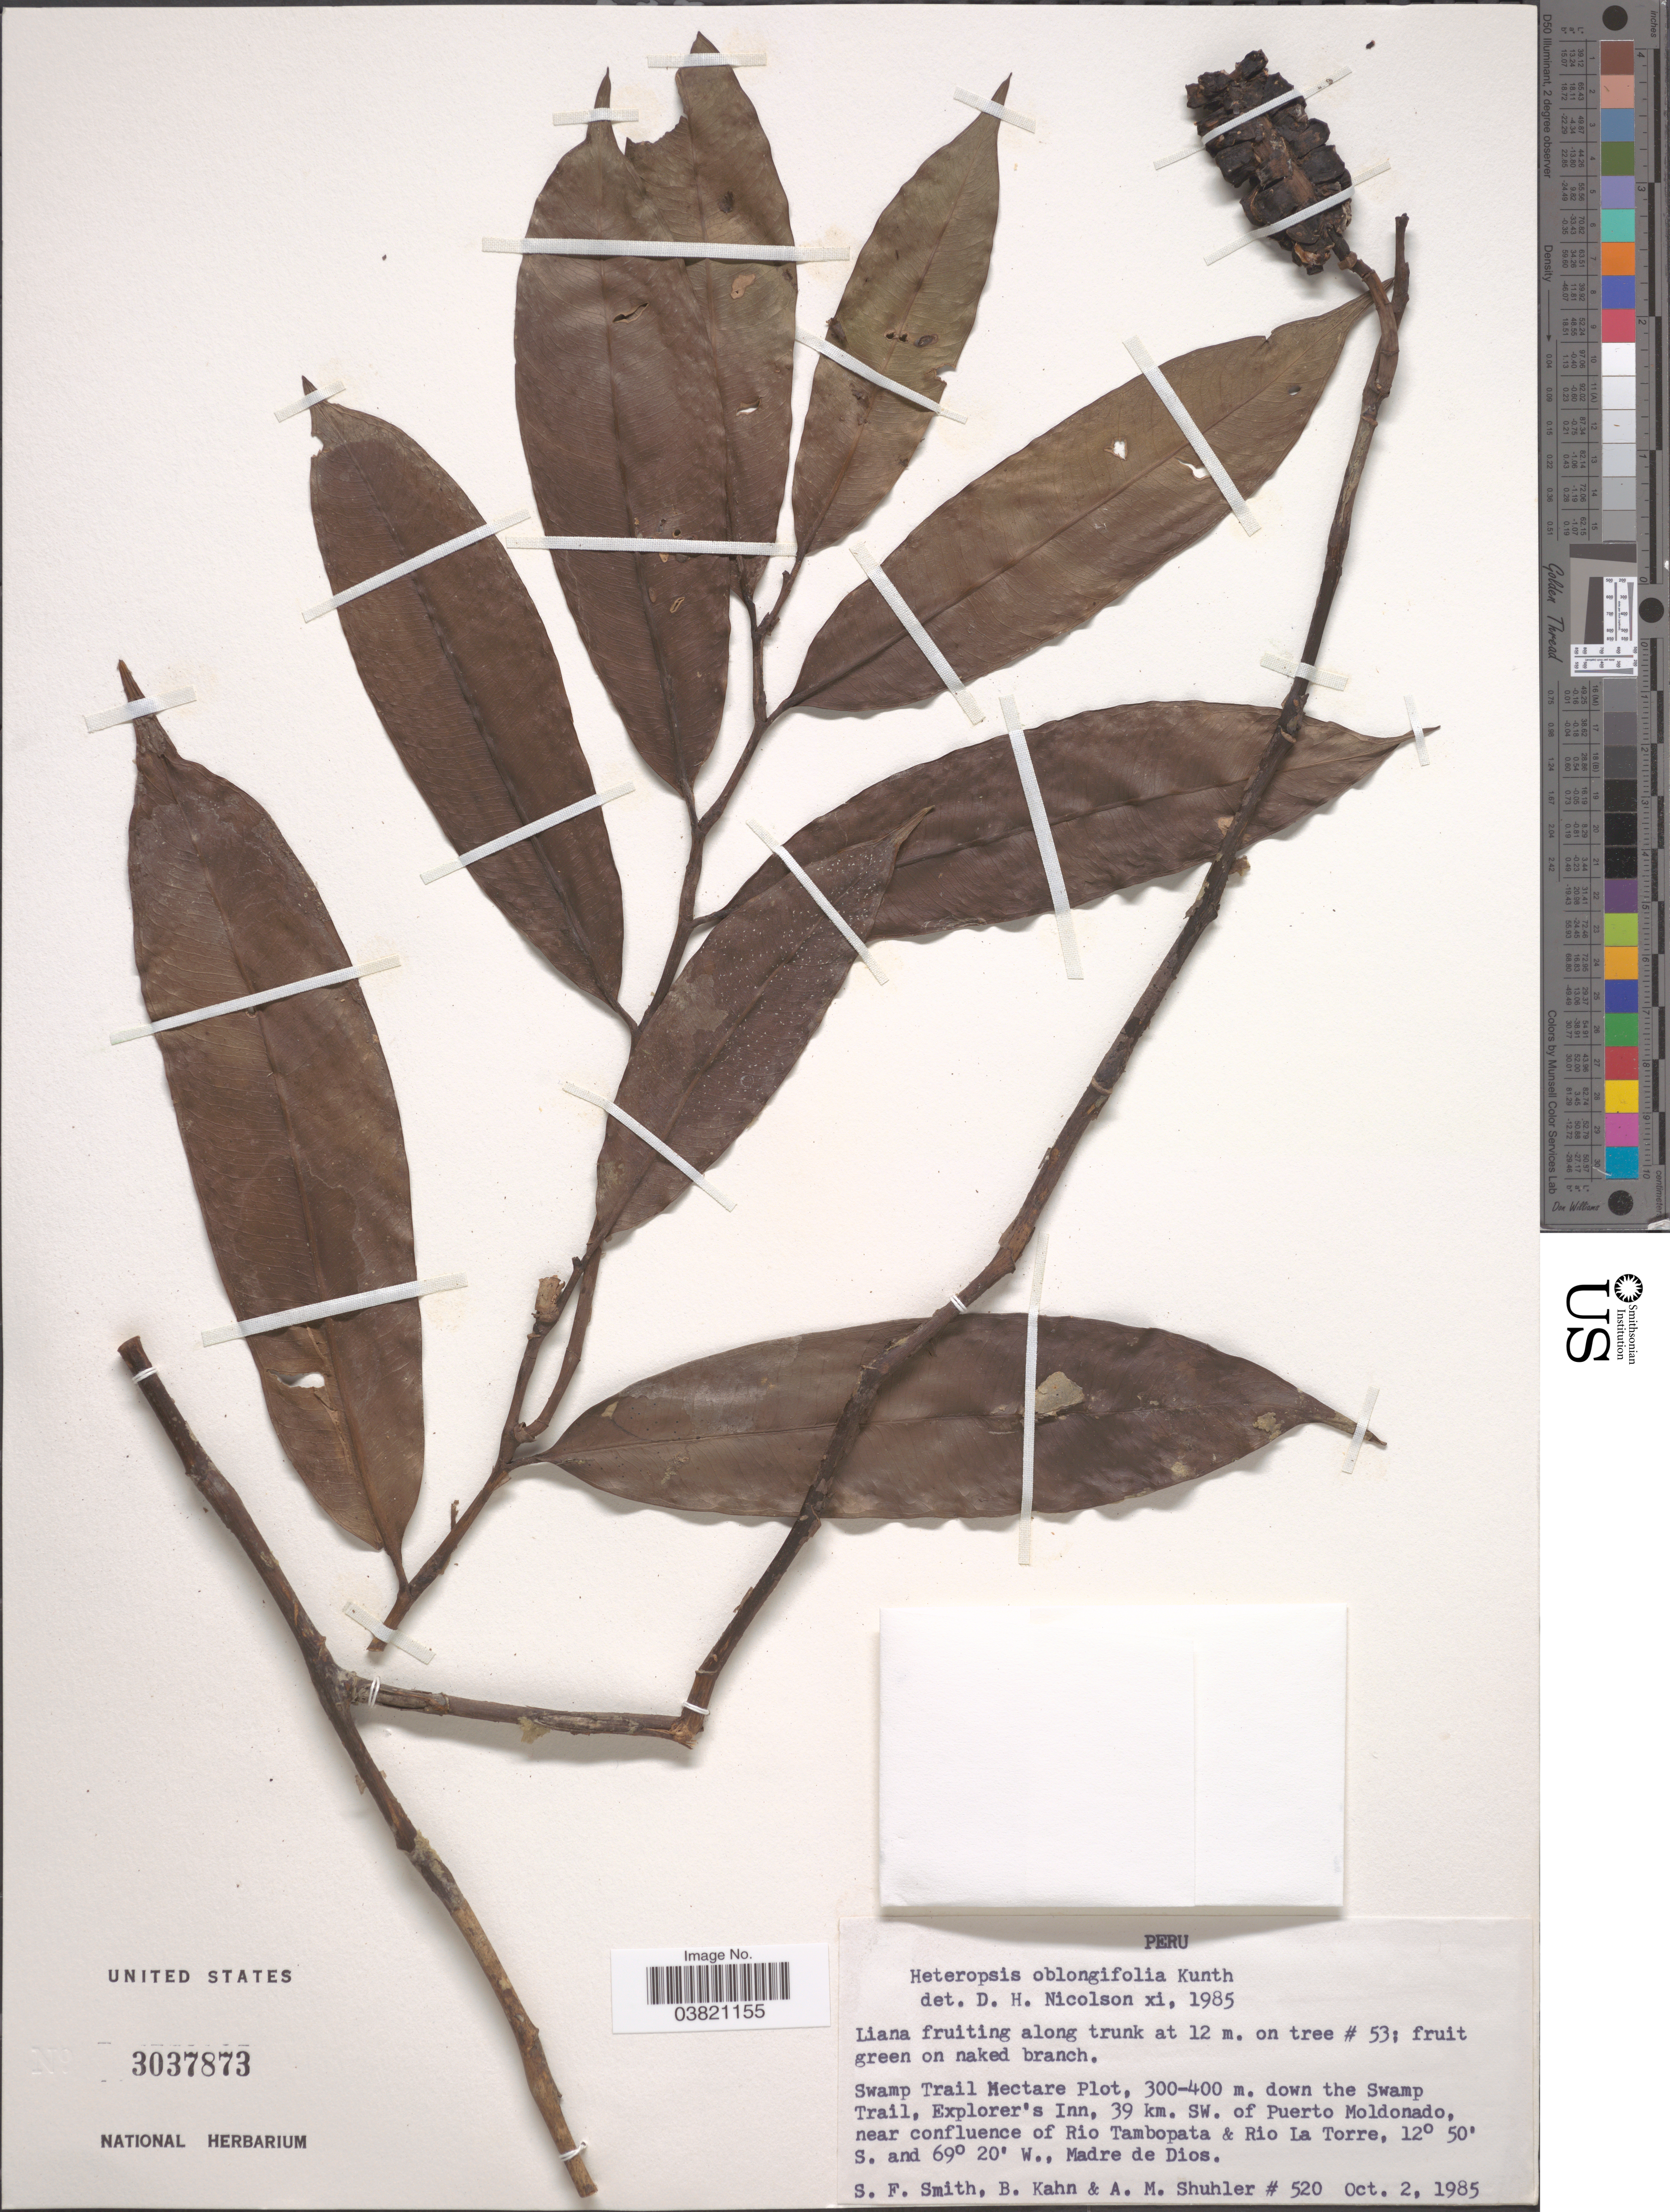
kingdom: Plantae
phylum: Tracheophyta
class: Liliopsida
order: Alismatales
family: Araceae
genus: Heteropsis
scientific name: Heteropsis oblongifolia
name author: Kunth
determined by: Nicolson, Dan H.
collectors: S.F. Smith, B. Kahn & A. Shuhler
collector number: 520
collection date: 1985-10-02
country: Peru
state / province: Madre de Dios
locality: Swamp Trail Hectare Plot, down the Swamp Trail, Explorer's Inn, 39 km. SW. of Puerto Moldonado, near confluence of Rio Tambopata & Rio La Torre.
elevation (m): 300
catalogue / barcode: US 3037873